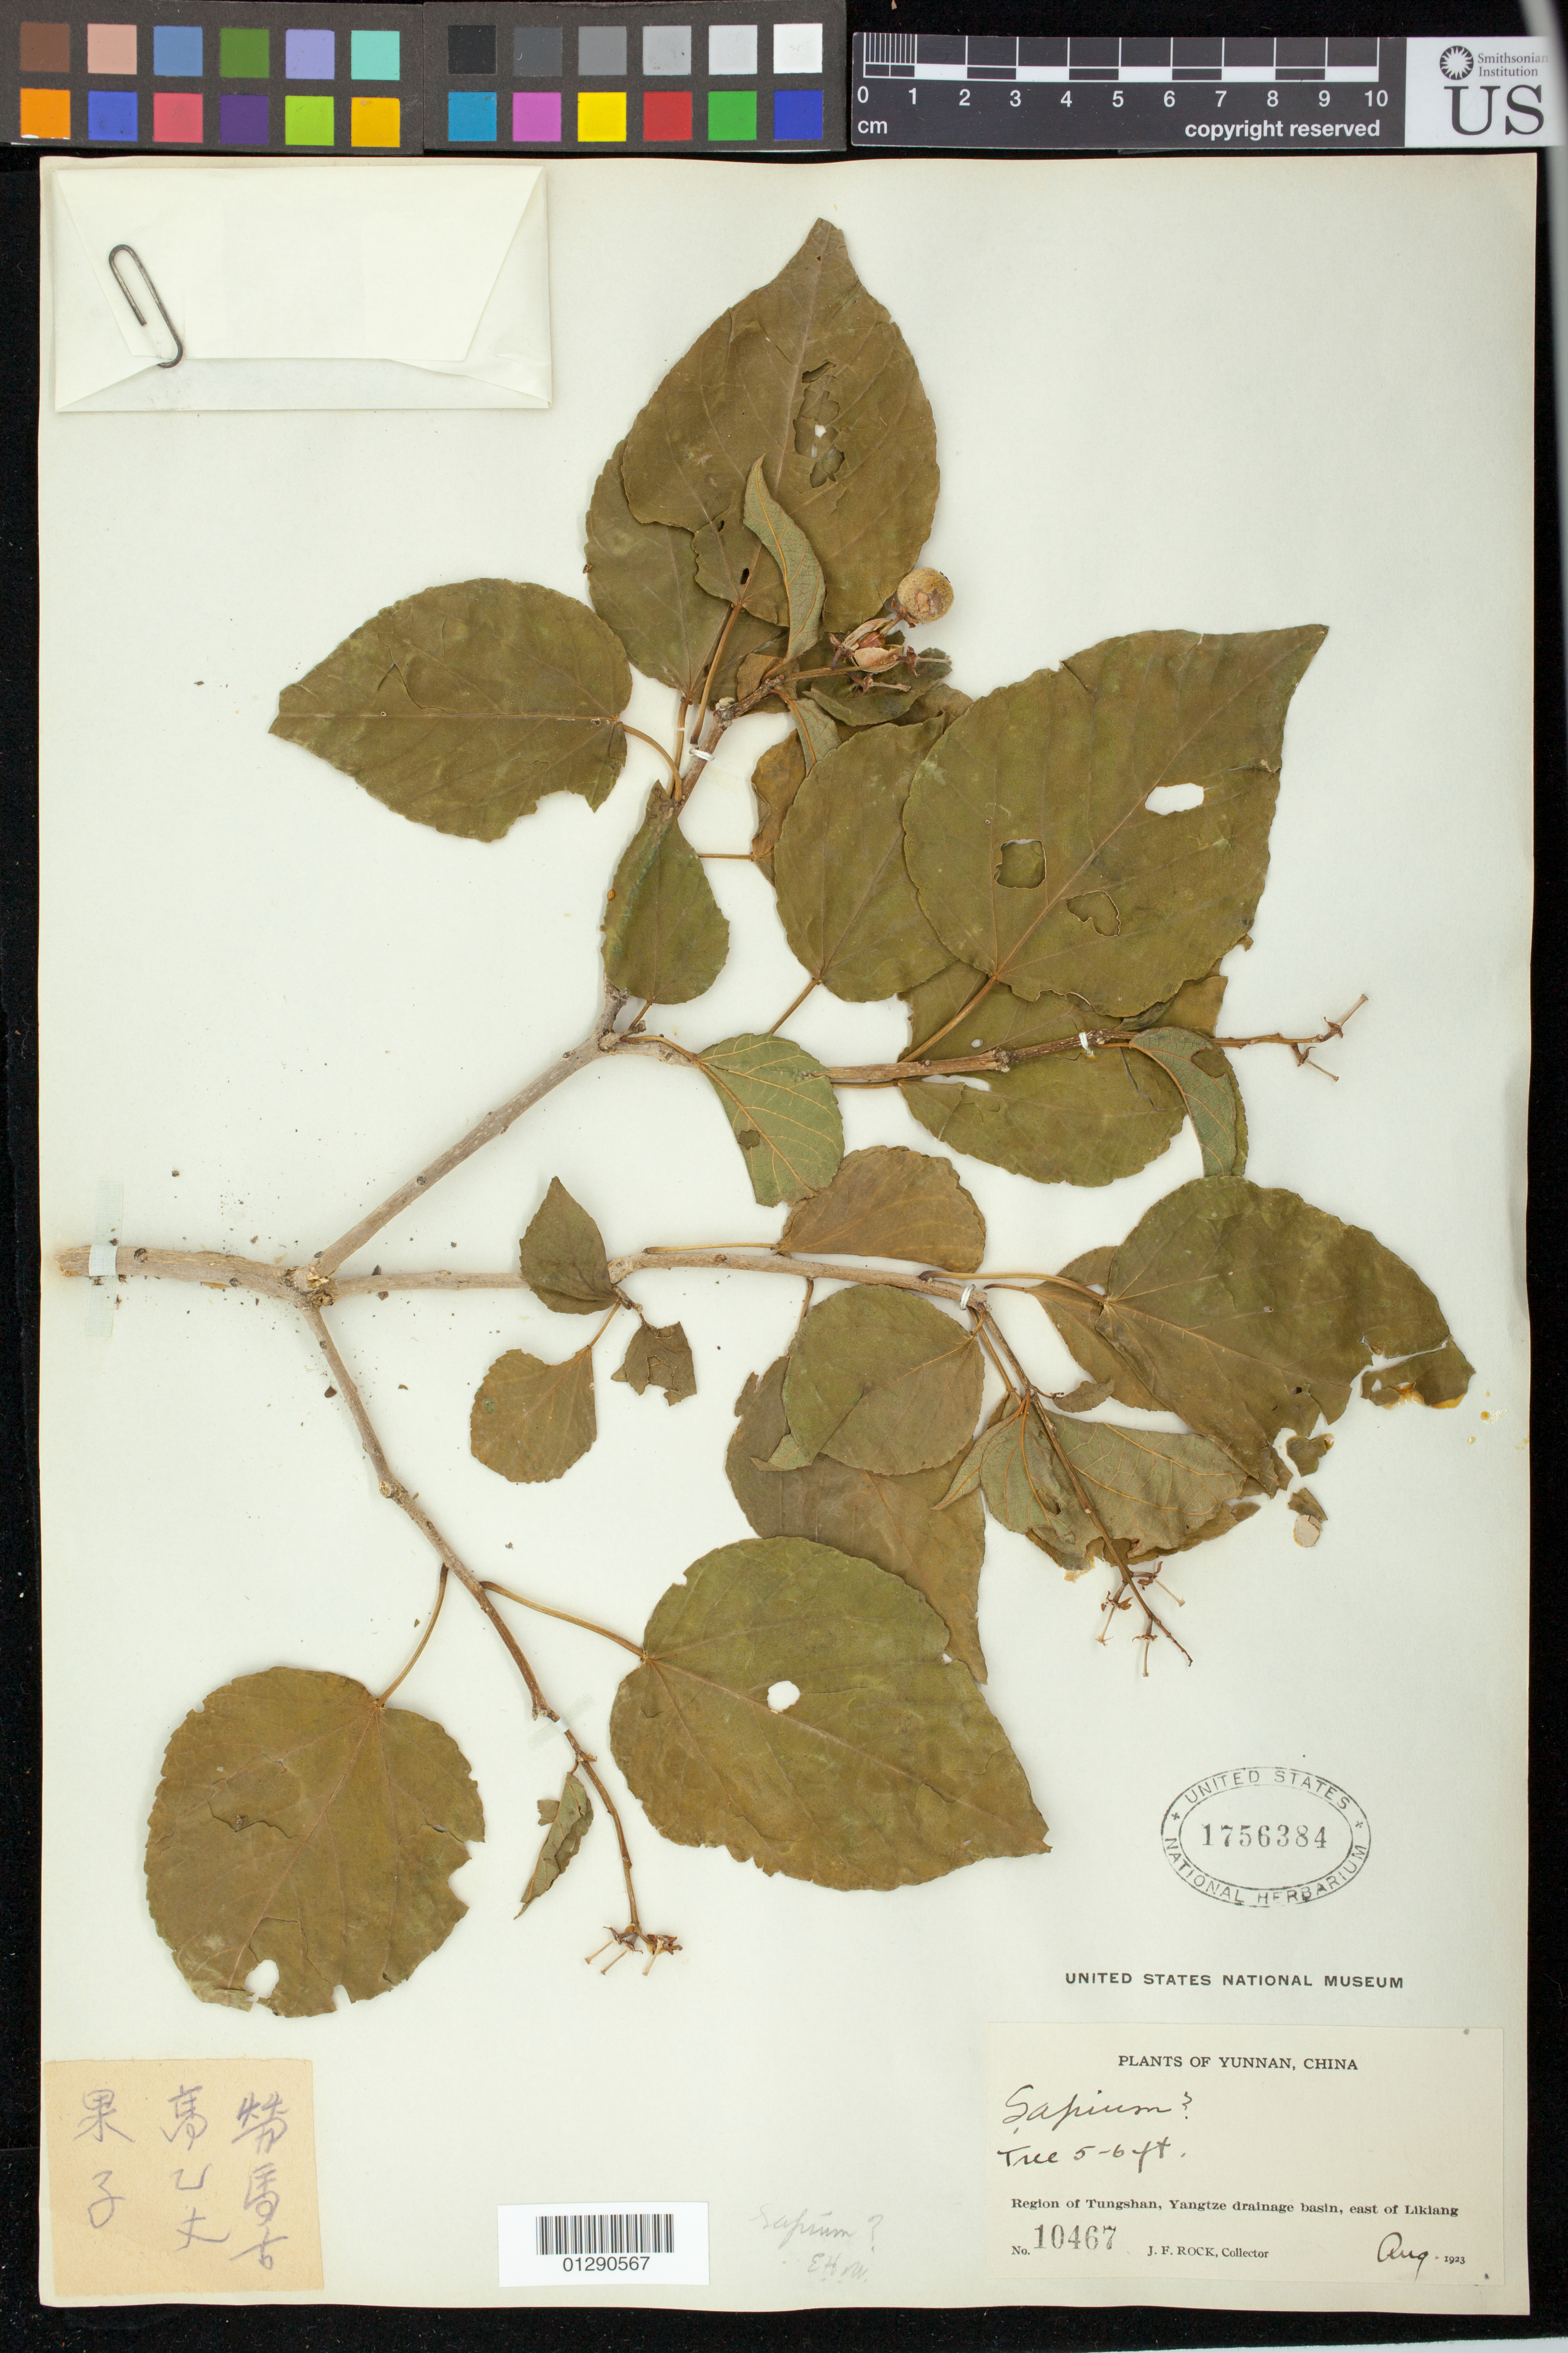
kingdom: Plantae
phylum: Tracheophyta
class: Magnoliopsida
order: Malpighiales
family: Euphorbiaceae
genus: Croton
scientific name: Croton sp.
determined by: Wurdack, Kenneth J., (US), Smithsonian Institution - National Museum of Natural History (UNITED STATES)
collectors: J. F. Rock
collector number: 10467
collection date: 1923-08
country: China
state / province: Yunnan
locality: Region of Tungshan, Yangtze drainage basin, east of Likiang.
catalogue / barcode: US 1756384